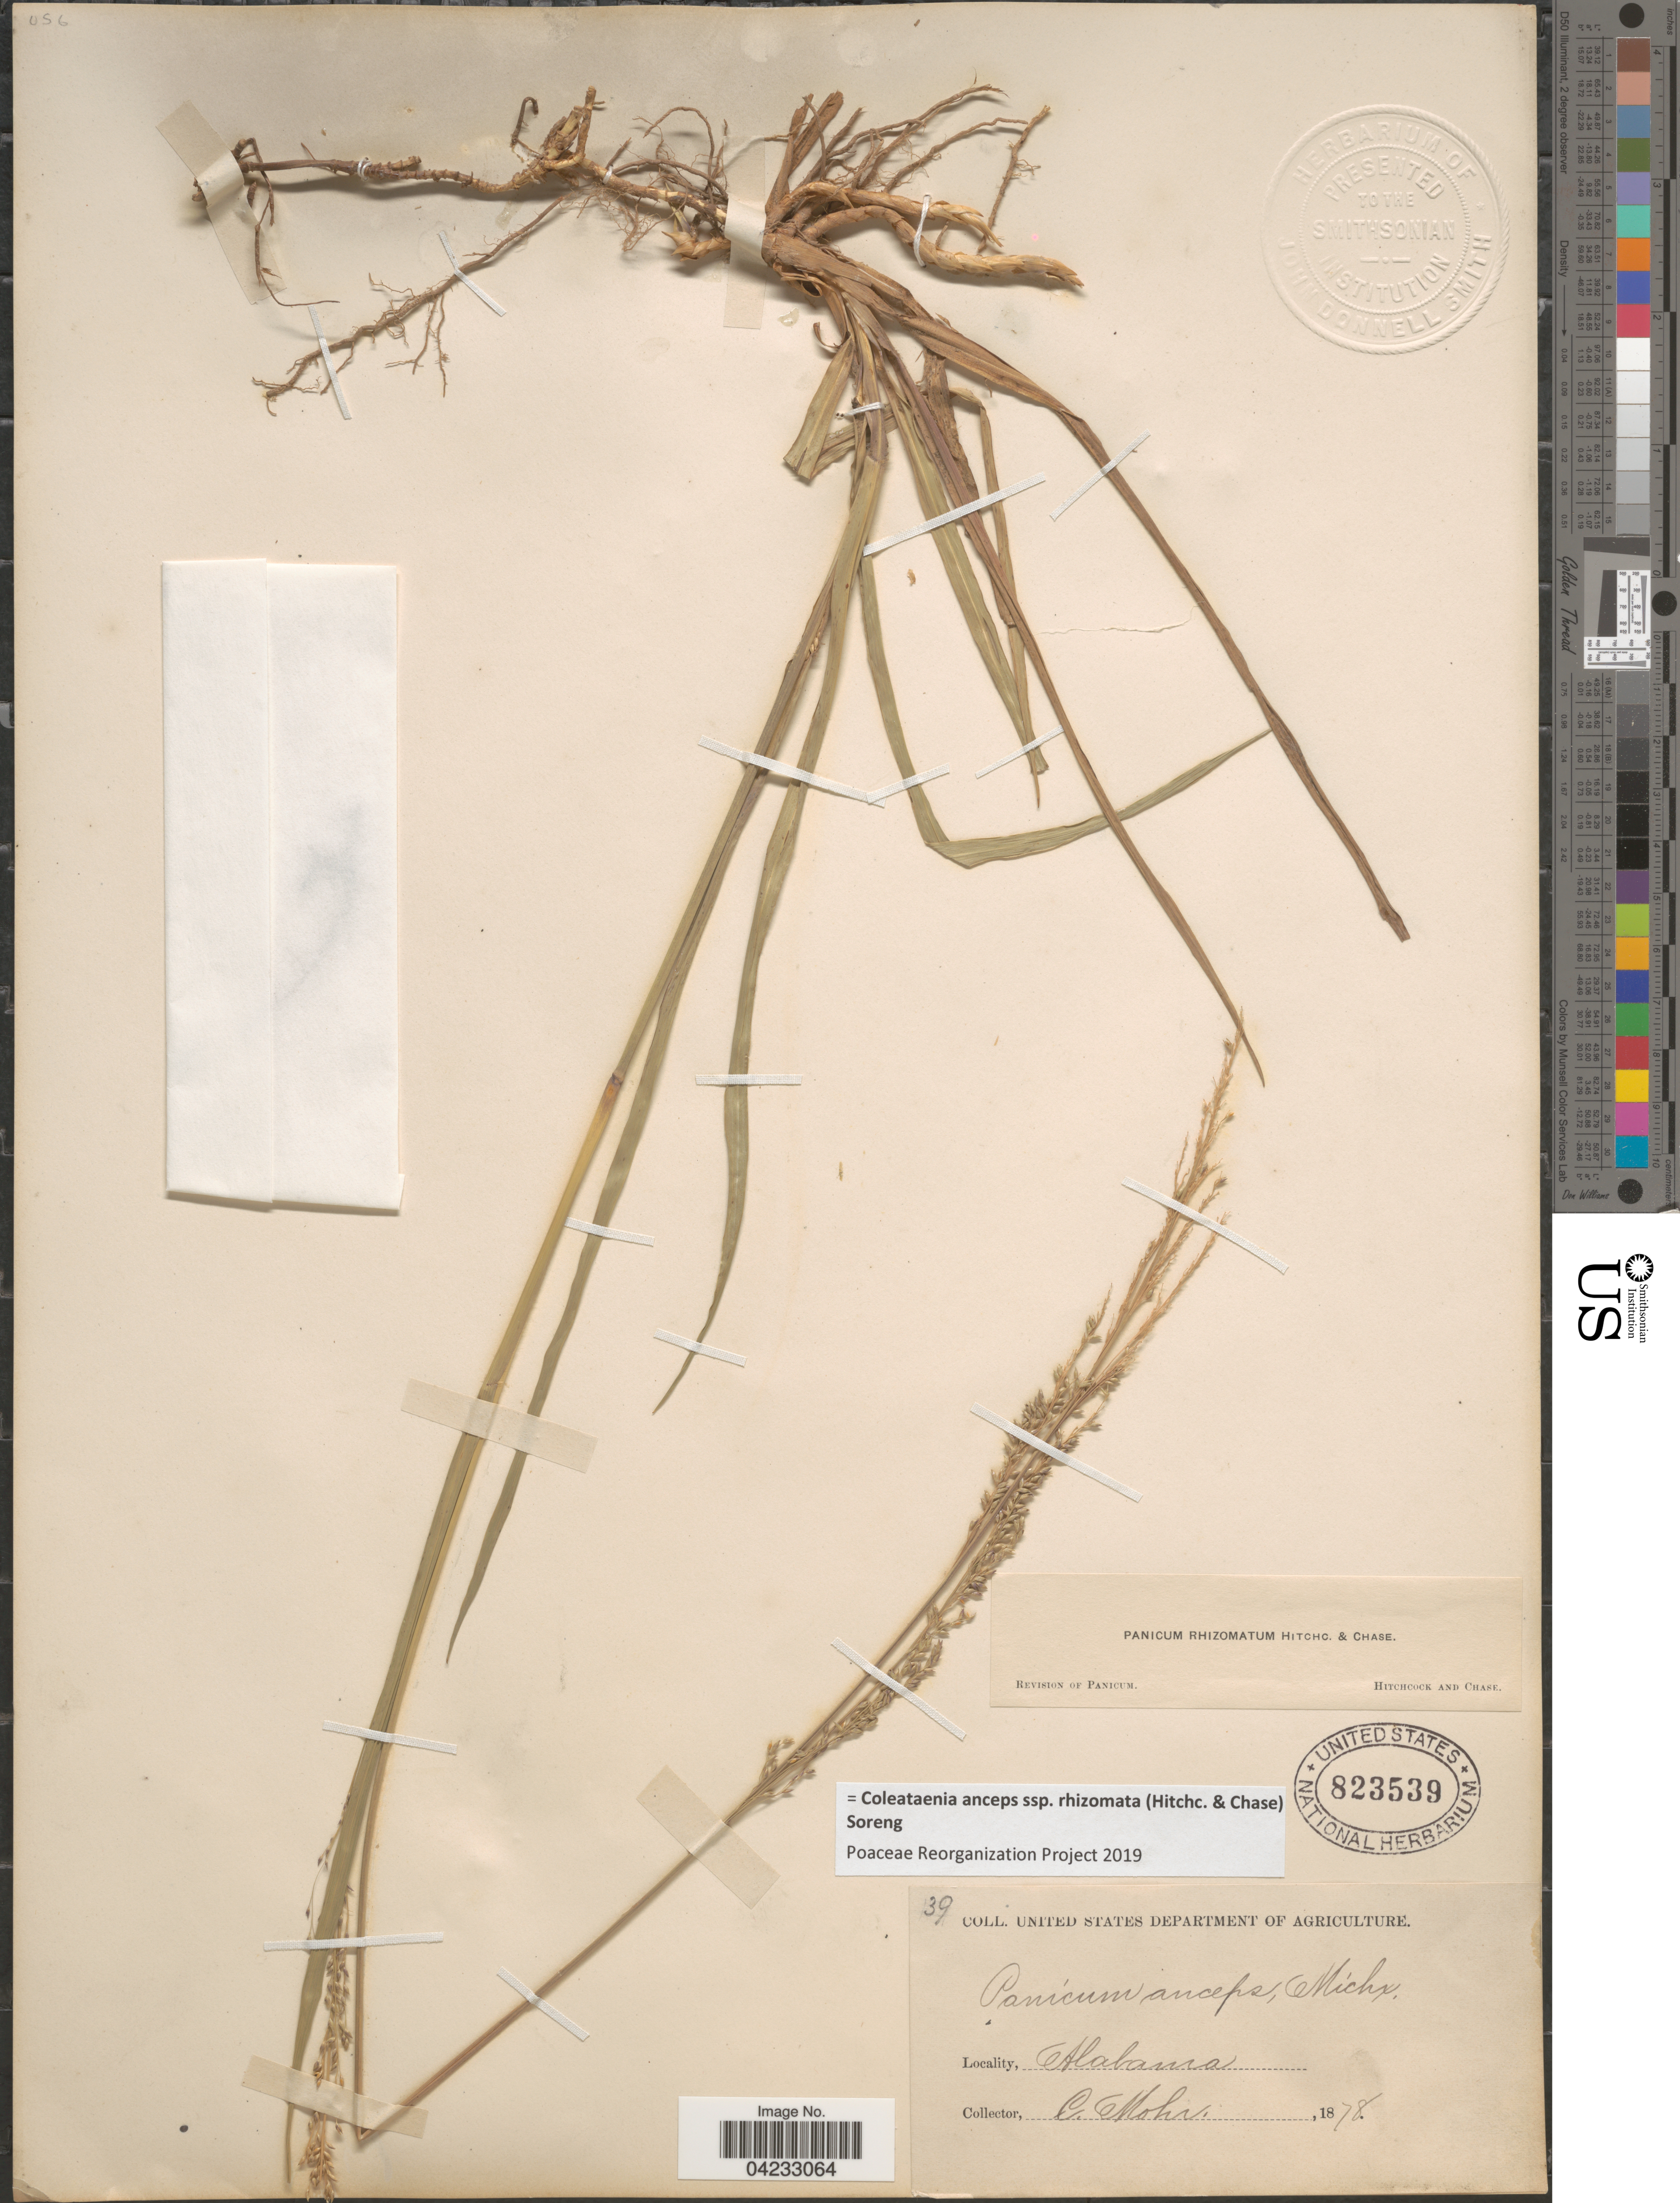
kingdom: Plantae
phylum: Tracheophyta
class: Liliopsida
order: Poales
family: Poaceae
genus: Coleataenia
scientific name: Coleataenia anceps subsp. rhizomata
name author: (Hitchc. & Chase) Soreng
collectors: C. T. Mohr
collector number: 39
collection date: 1878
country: United States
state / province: Alabama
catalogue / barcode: US 823539